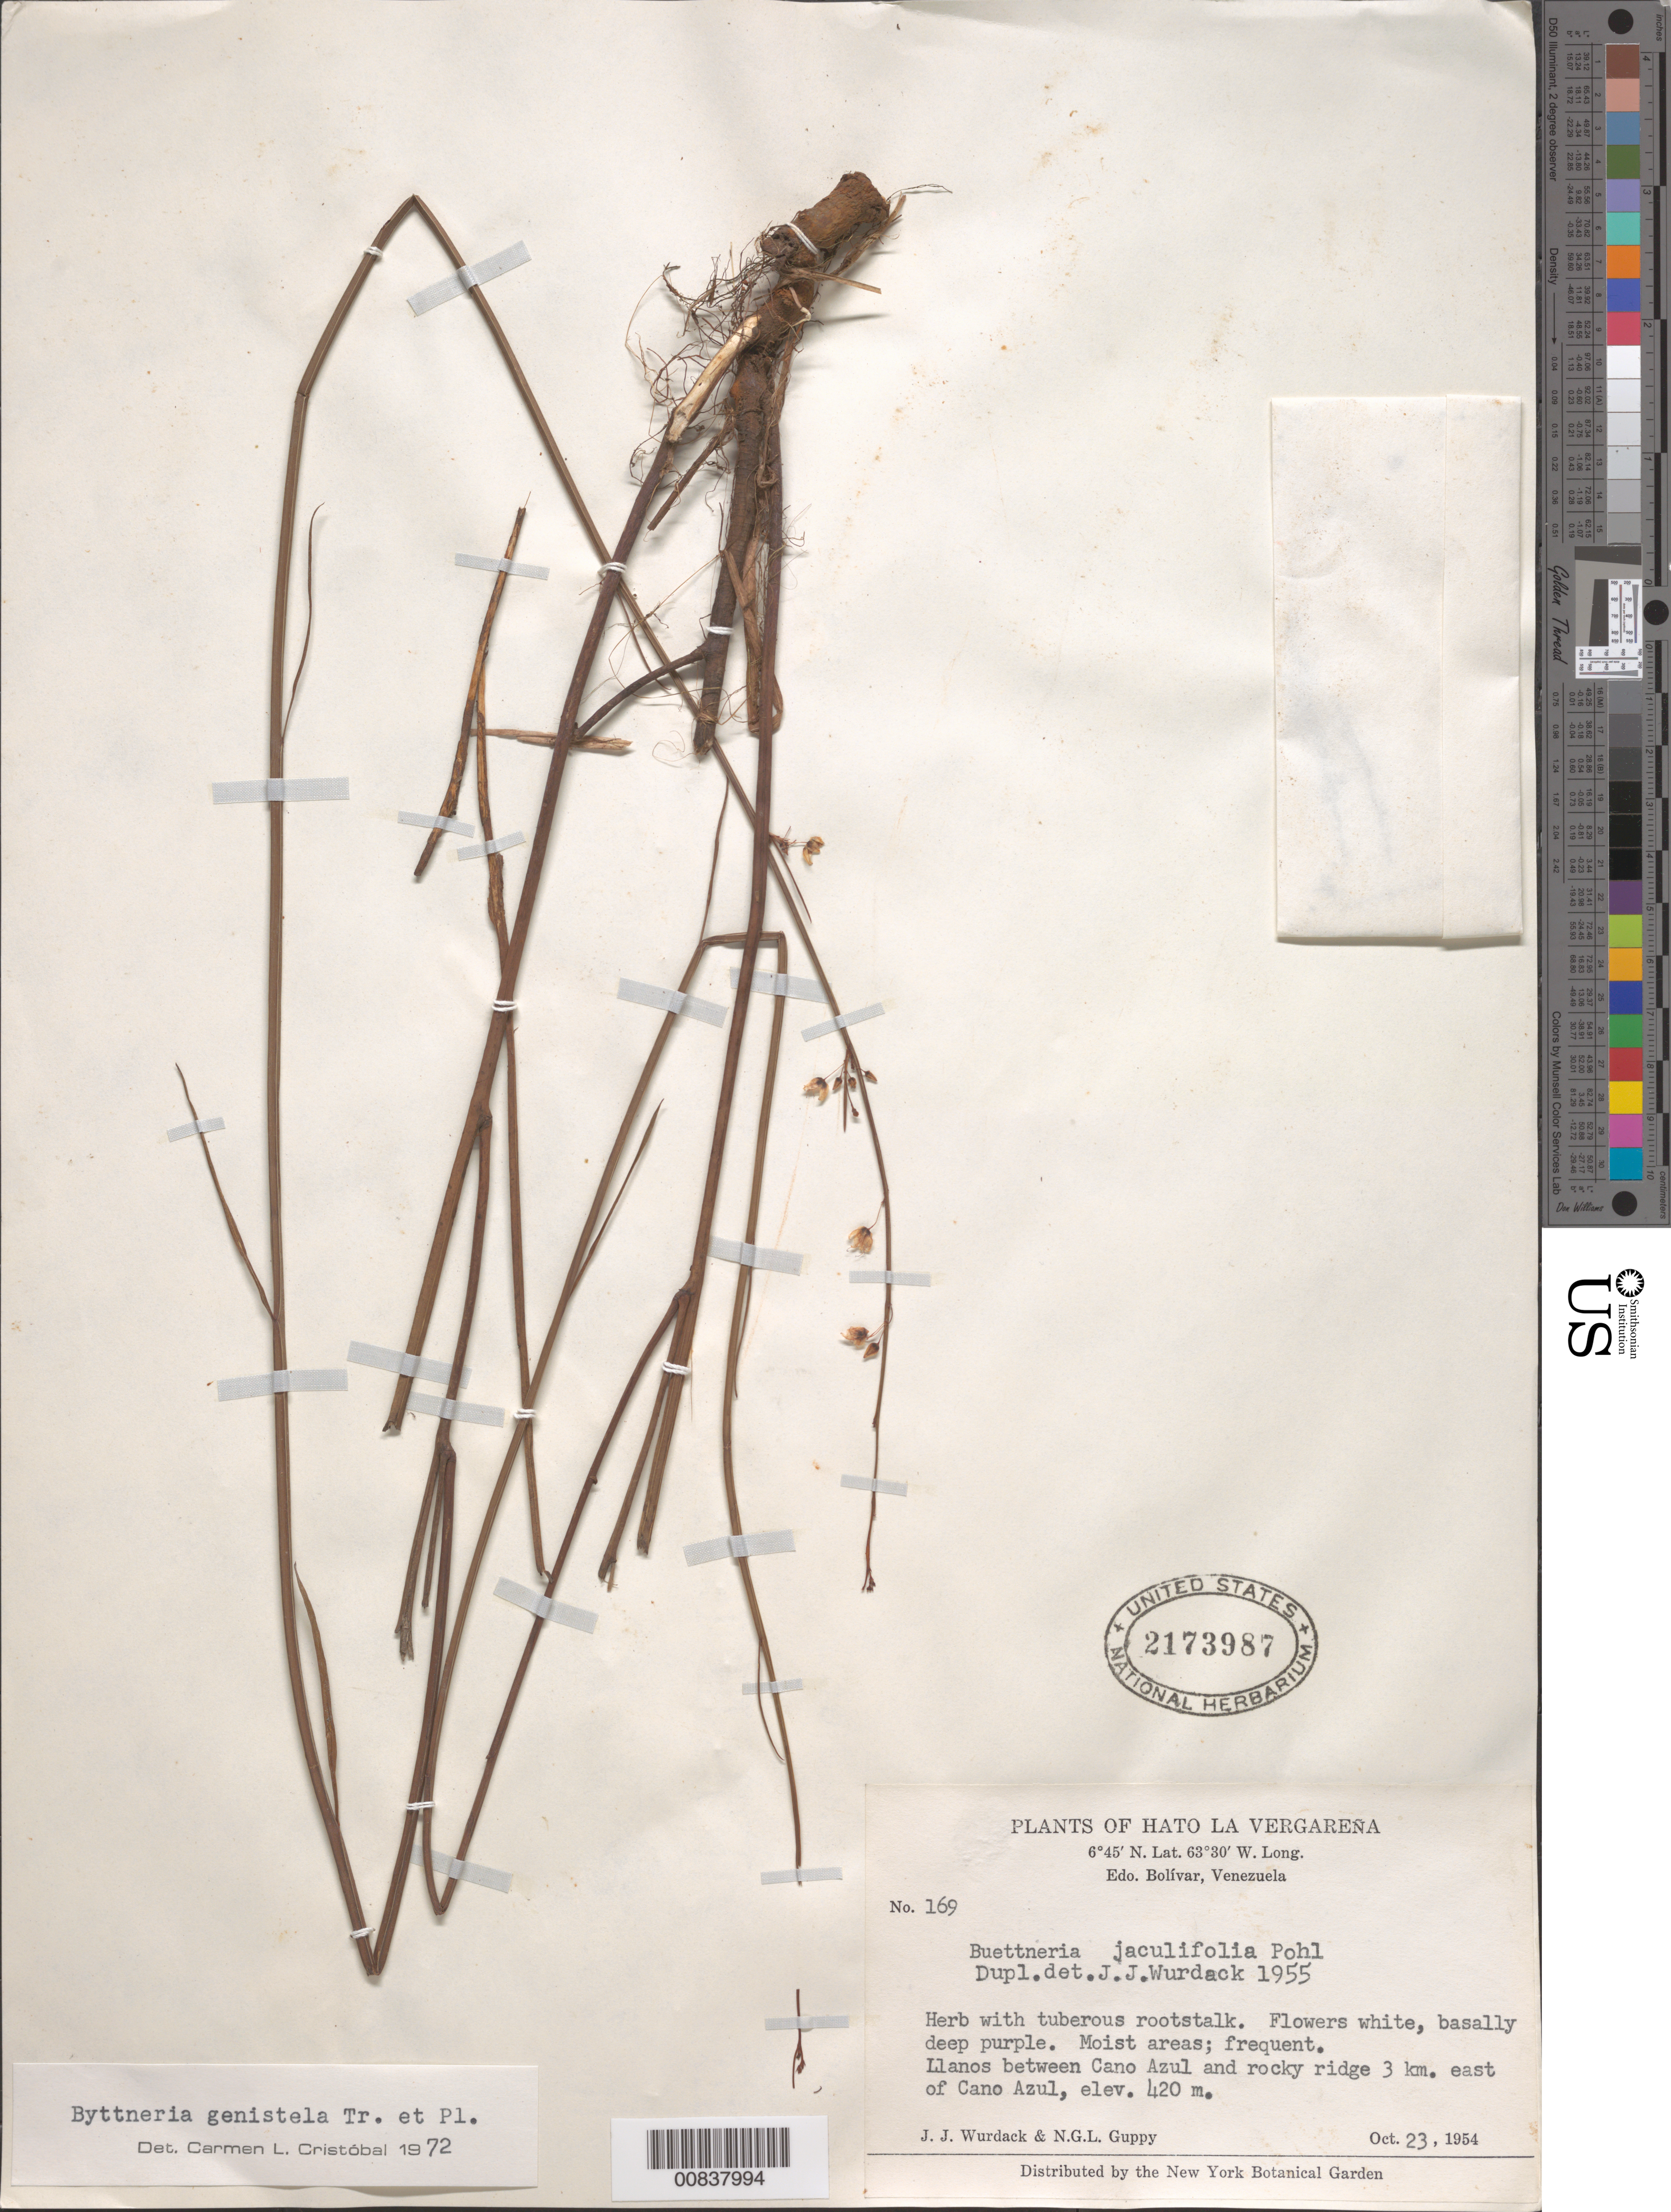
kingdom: Plantae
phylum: Tracheophyta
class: Magnoliopsida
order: Malvales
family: Malvaceae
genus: Byttneria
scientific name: Byttneria genistella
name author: Triana & Planch.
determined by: Cristóbal, C. L.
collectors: J. J. Wurdack & N. Guppy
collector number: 169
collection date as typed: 23-Oct-54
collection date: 1954-10-23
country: Venezuela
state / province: Bolívar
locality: Caño Azul, to rocky ridge 3 km E of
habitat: Llanos, moist areas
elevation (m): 420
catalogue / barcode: US 2173987